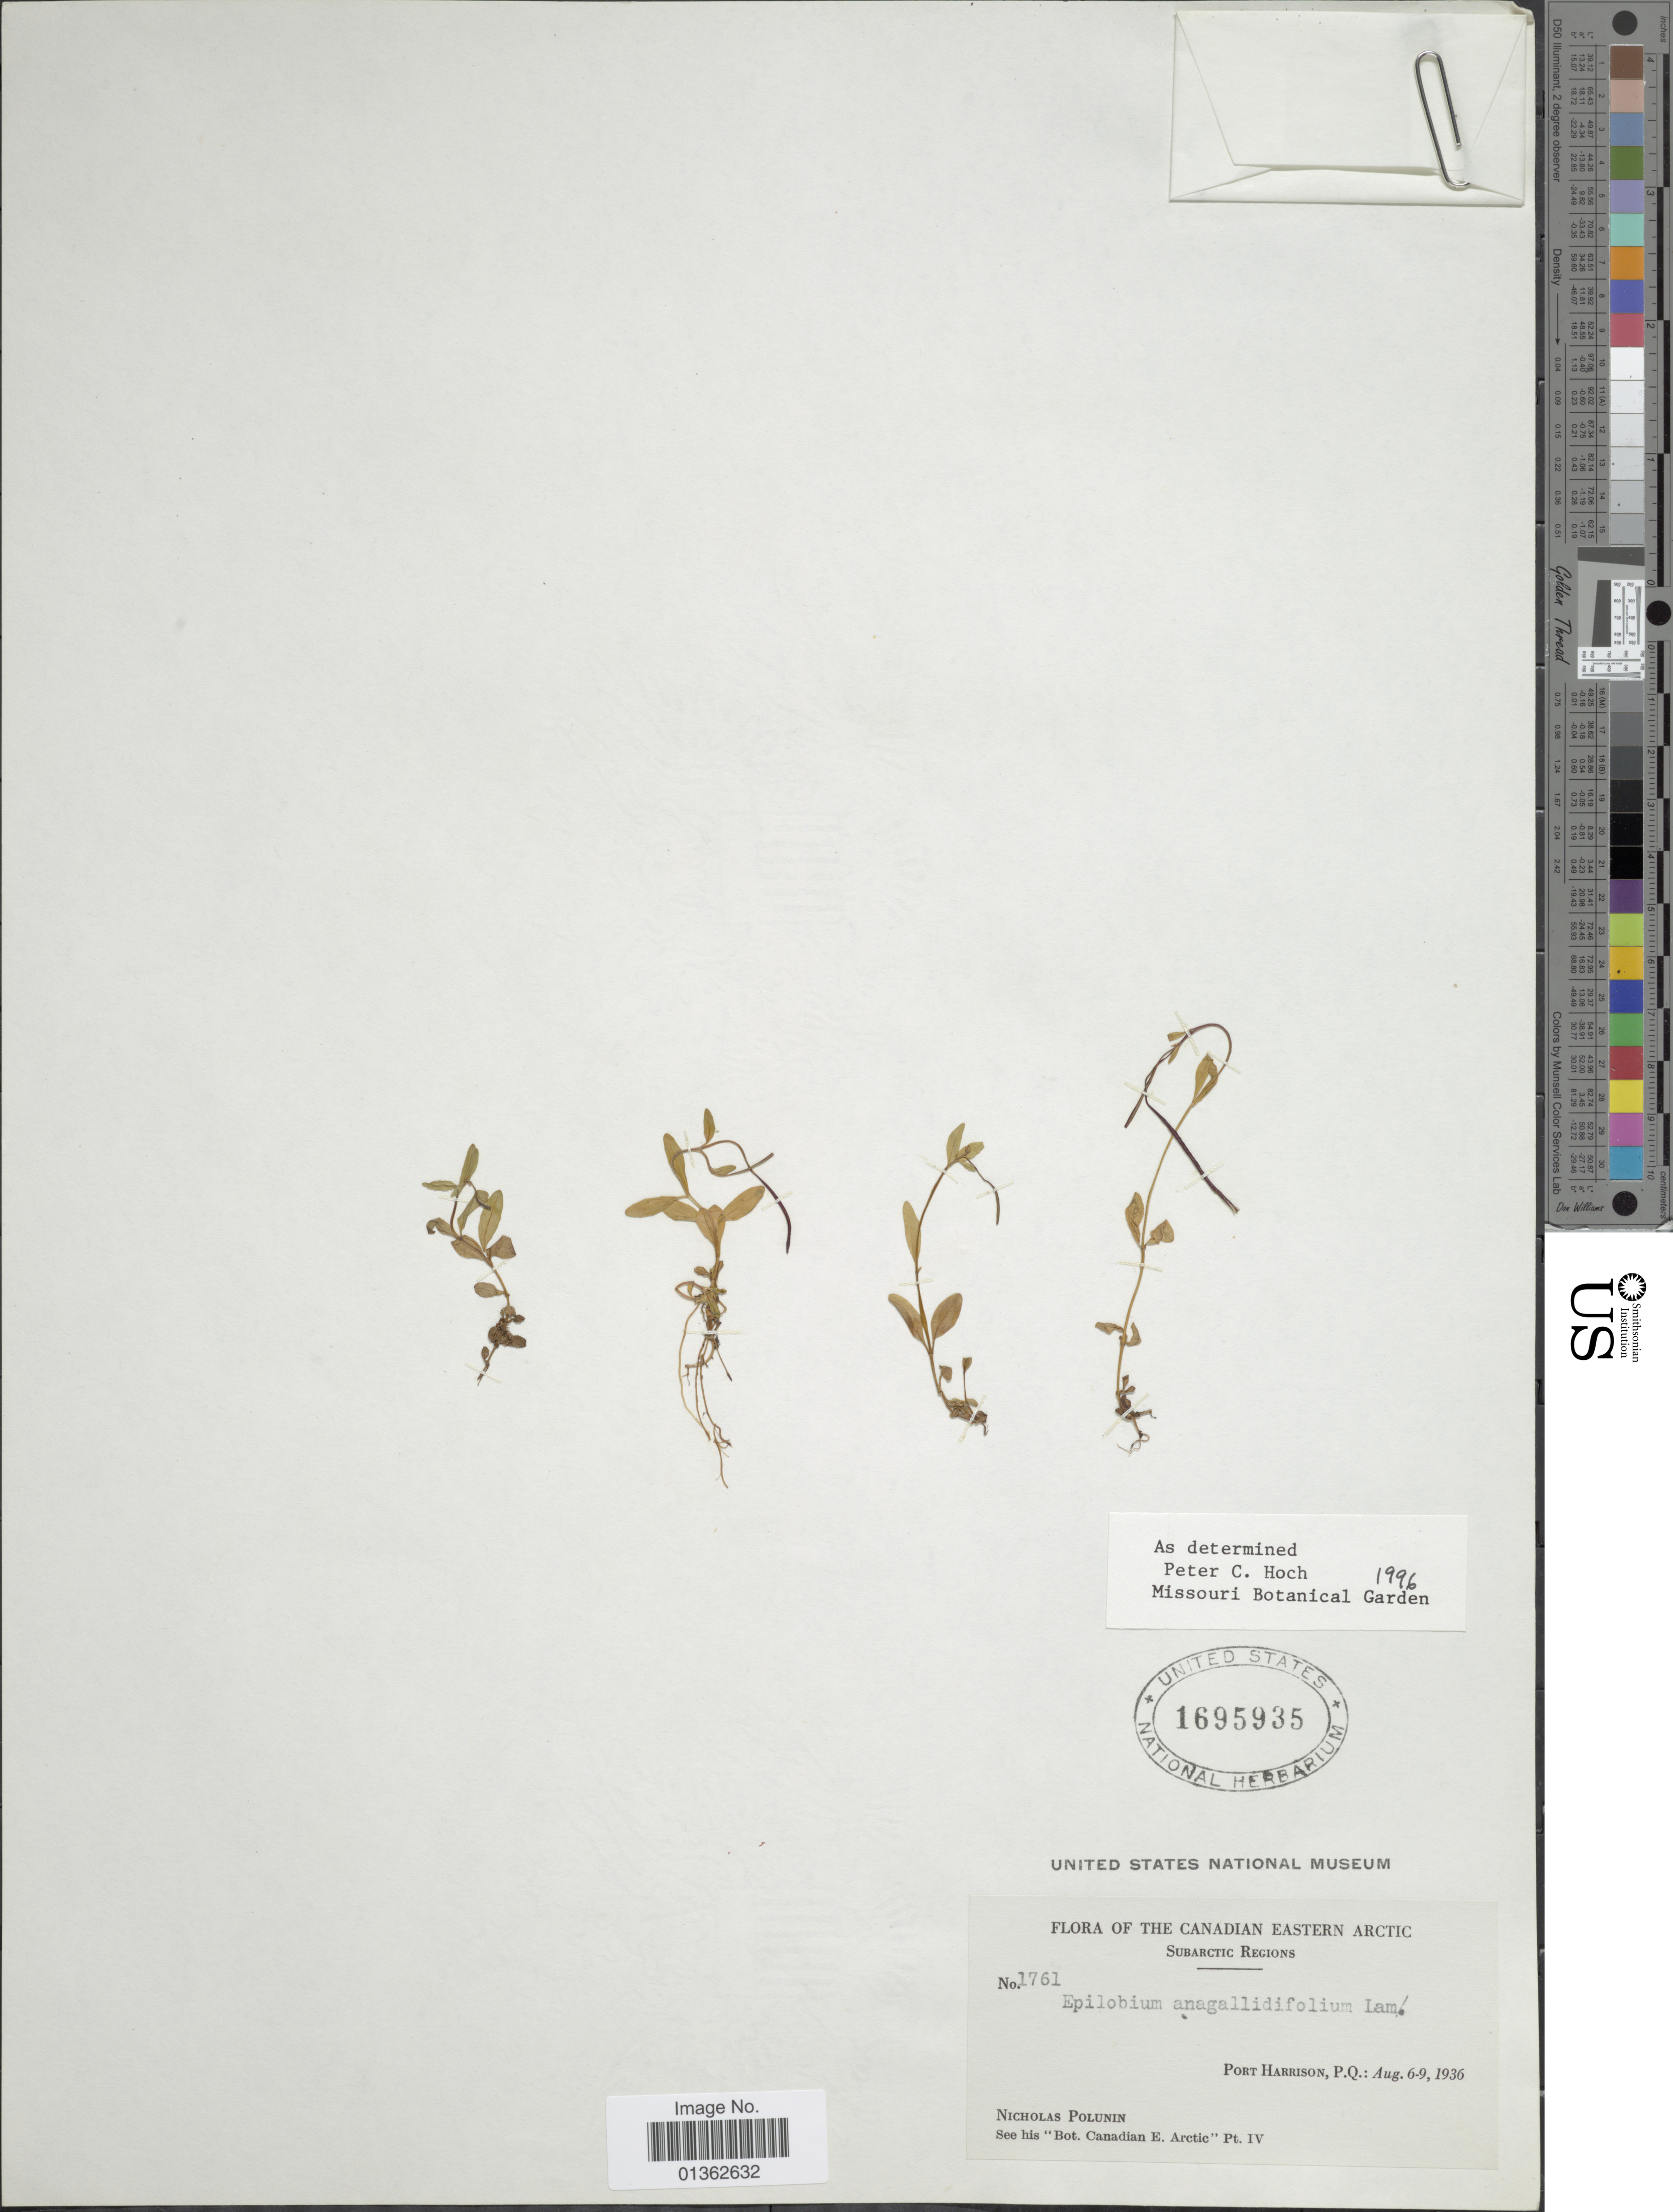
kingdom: Plantae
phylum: Tracheophyta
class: Magnoliopsida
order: Myrtales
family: Onagraceae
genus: Epilobium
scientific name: Epilobium anagallidifolium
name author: Lam.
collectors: N. V. Polunin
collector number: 1761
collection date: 1936-08-06/1936-08-09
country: Canada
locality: Canadian Eastern Arctic. Subarctic Regions. Port Harrison, P.Q.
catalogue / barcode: US 1695935